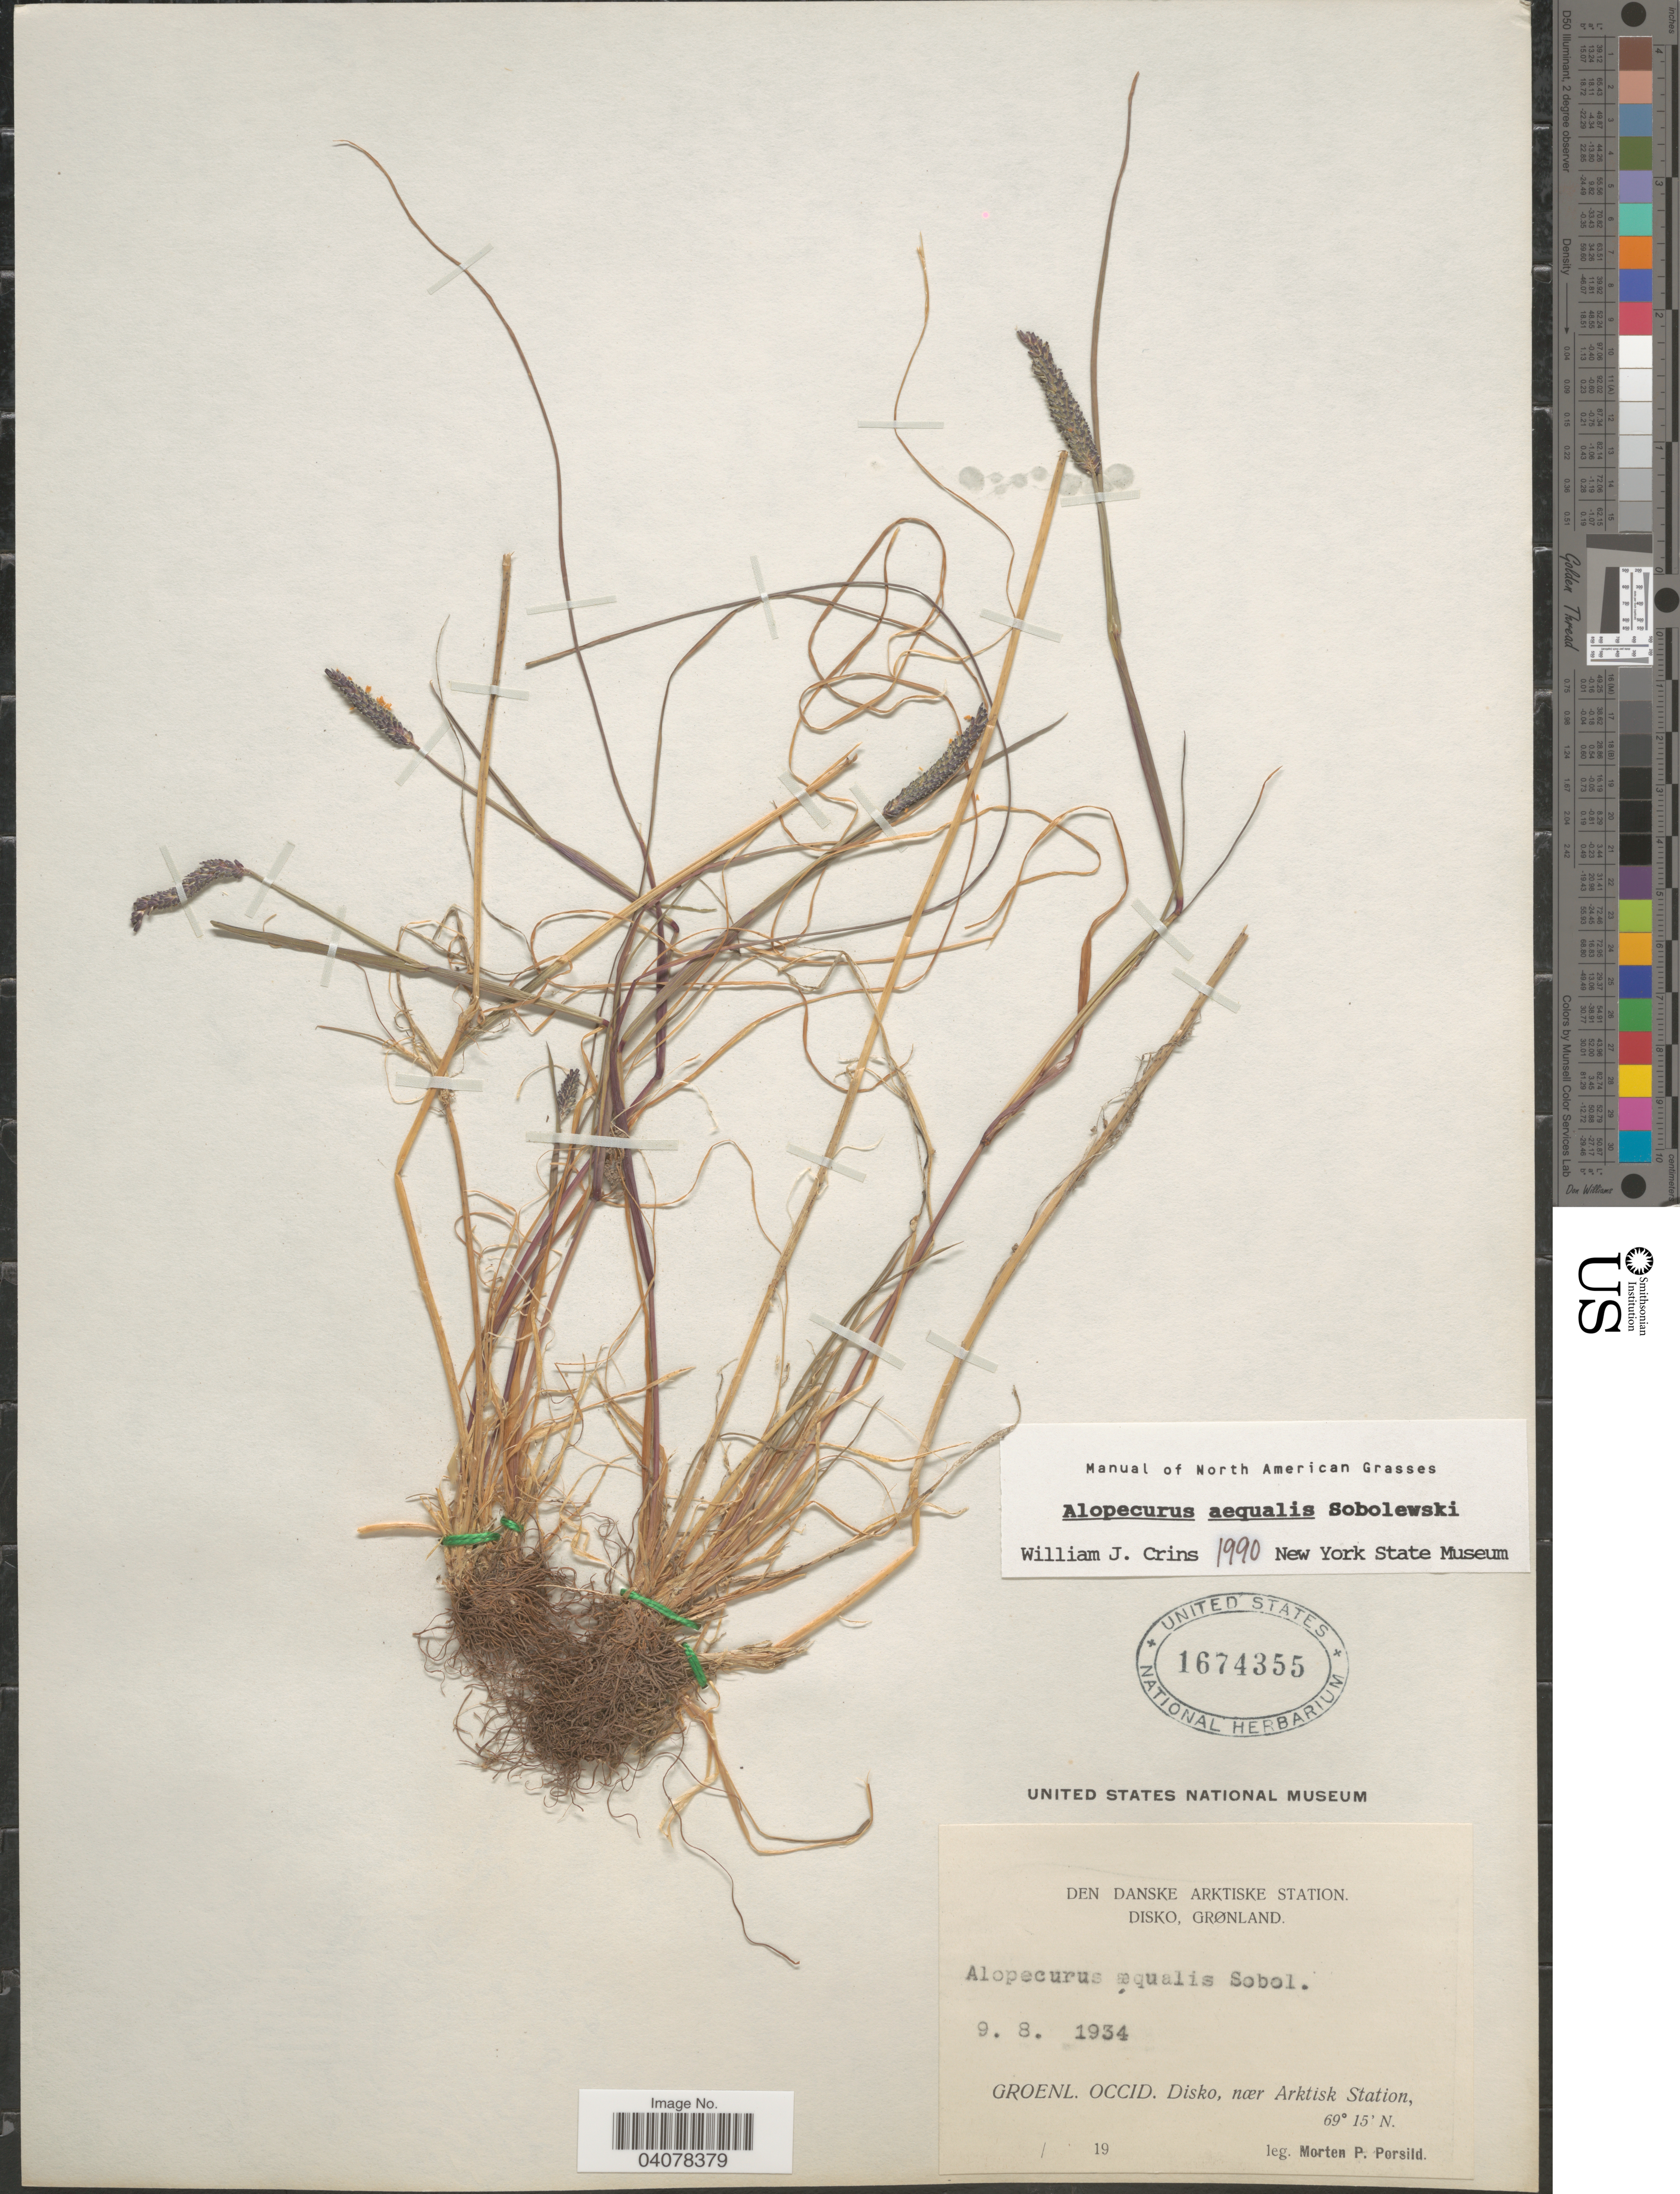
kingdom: Plantae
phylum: Tracheophyta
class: Liliopsida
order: Poales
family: Poaceae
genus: Alopecurus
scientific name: Alopecurus aequalis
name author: Sobol.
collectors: M. P. Porsild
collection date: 1934-08-09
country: Greenland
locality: Den Danske Arktiske Station, Disko, Grønland. Groenl. Occid. Disko, nær Arktisk Station.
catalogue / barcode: US 1674355